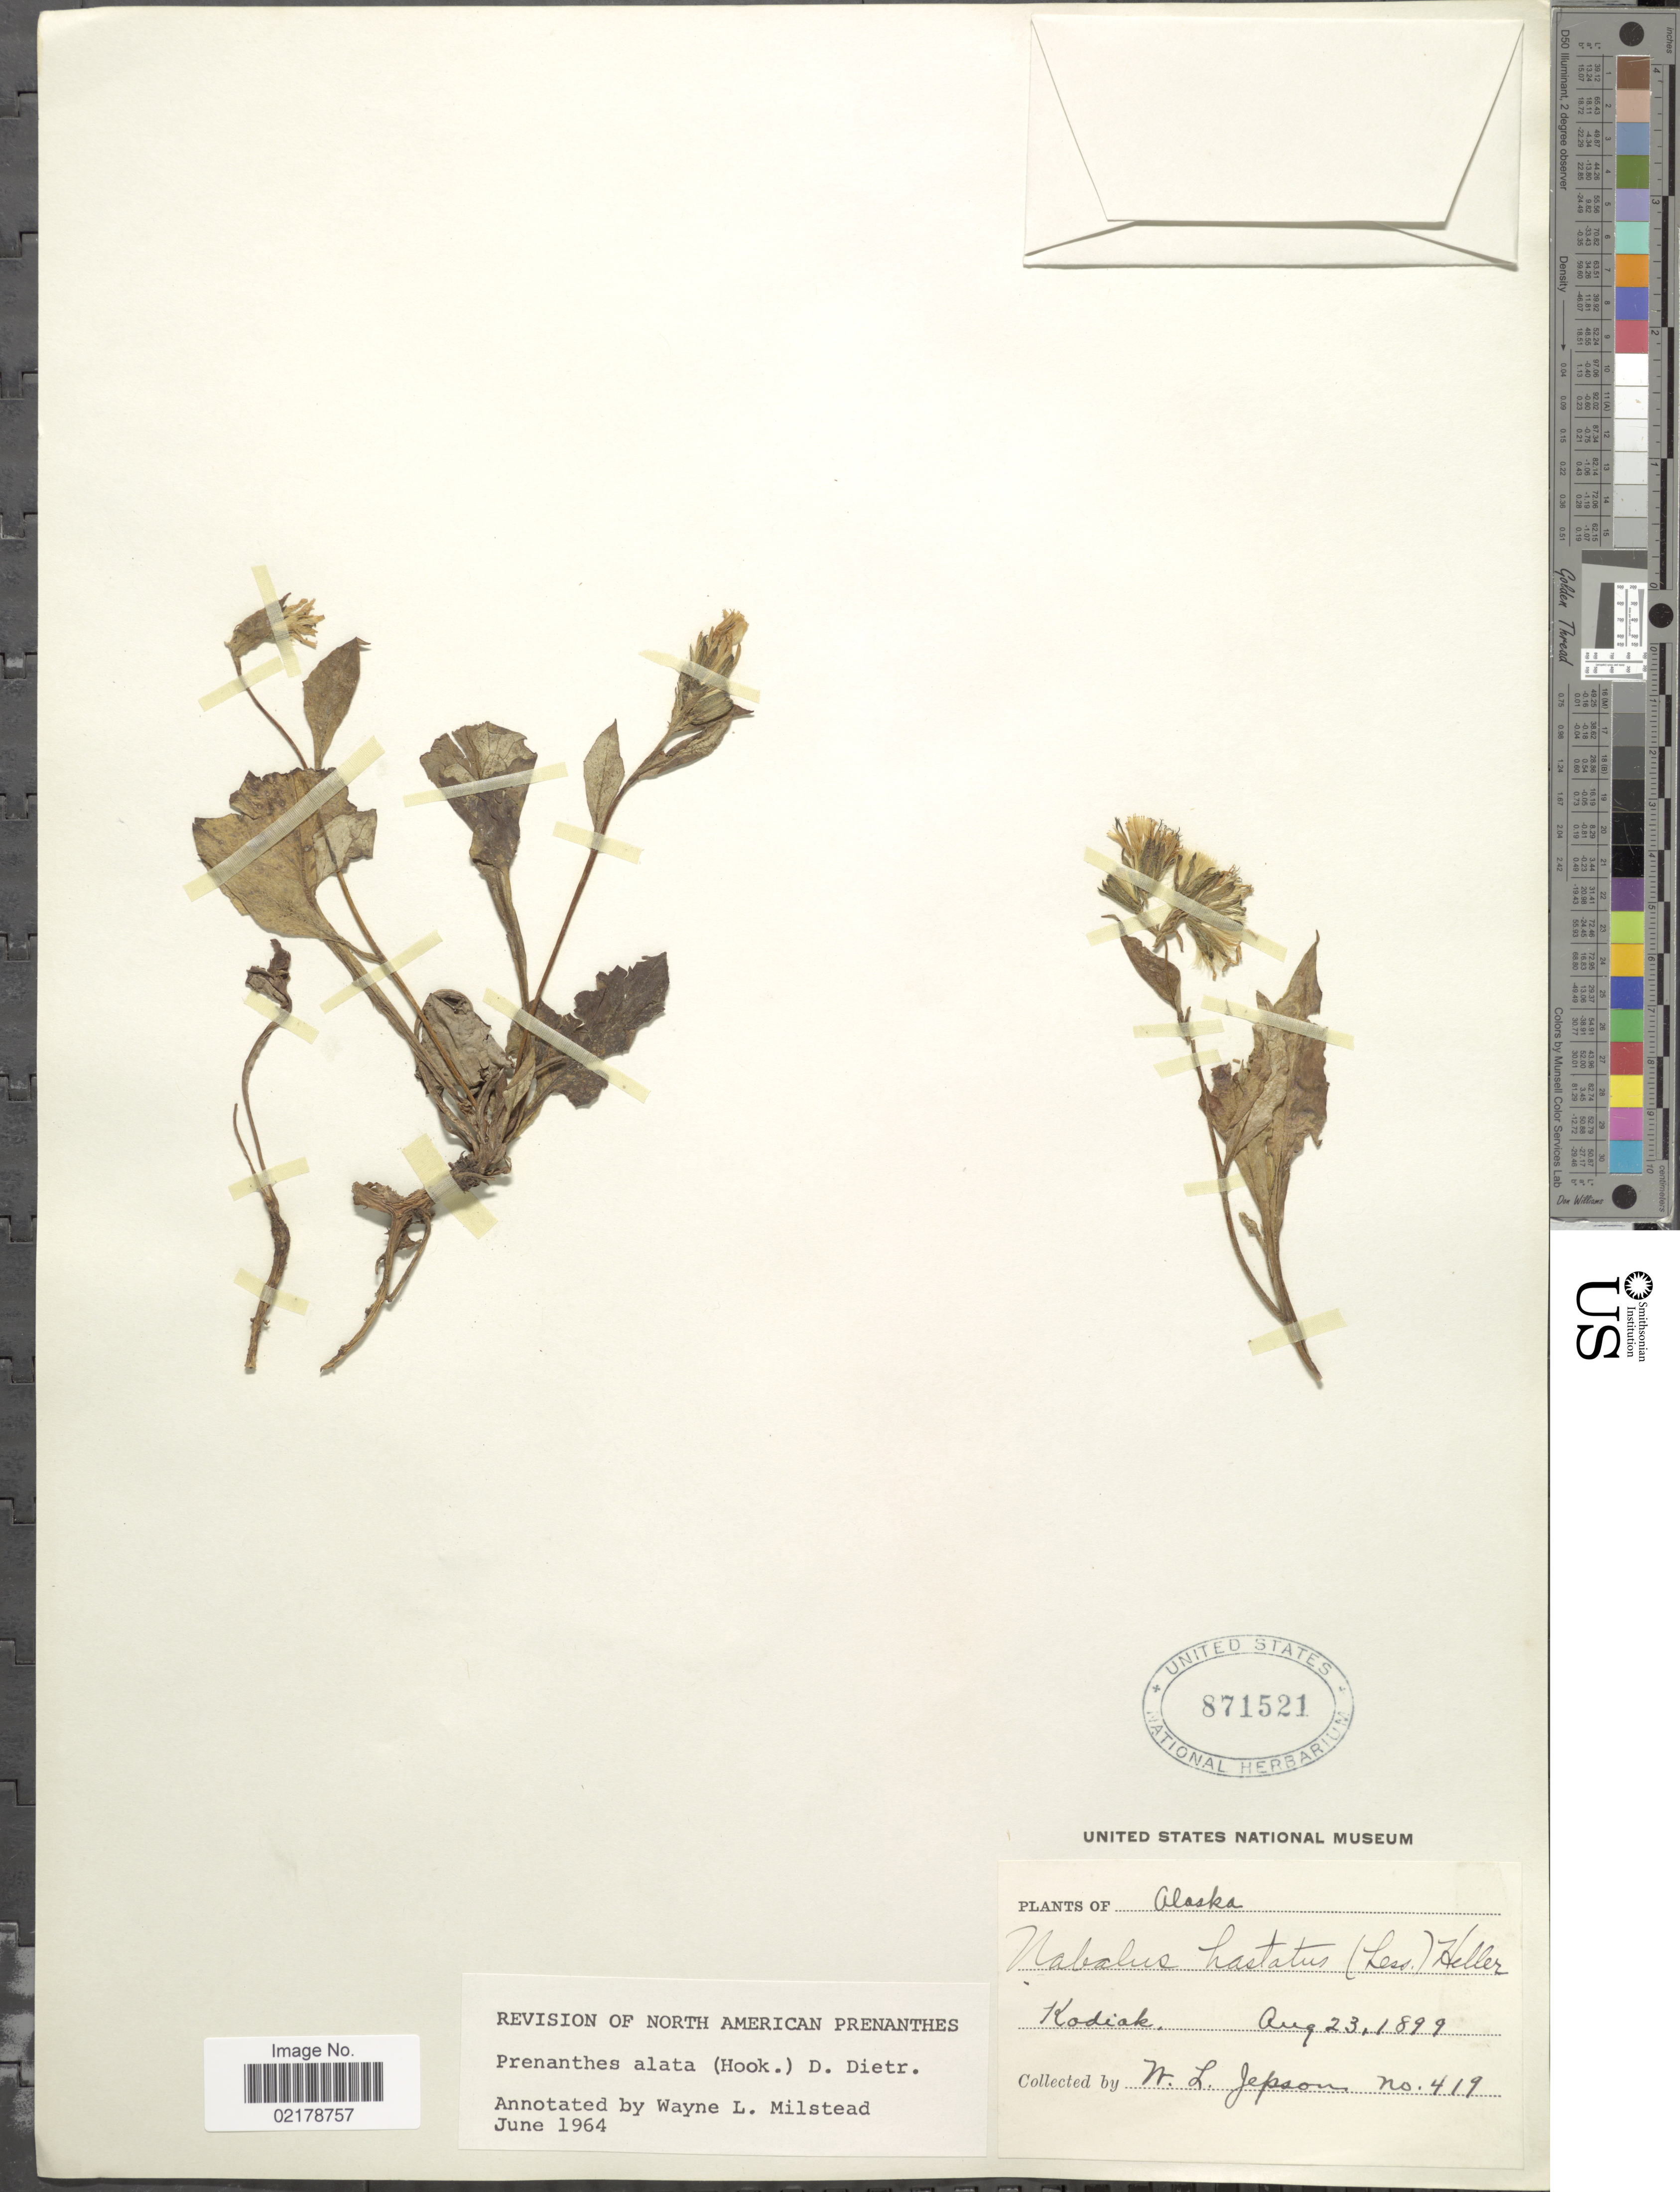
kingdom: Plantae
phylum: Tracheophyta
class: Magnoliopsida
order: Asterales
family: Asteraceae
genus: Nabalus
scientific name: Nabalus alatus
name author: Hook.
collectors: W. L. Jepson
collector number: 419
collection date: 1899-08-23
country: United States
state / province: Alaska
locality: Kodiak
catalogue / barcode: US 871521